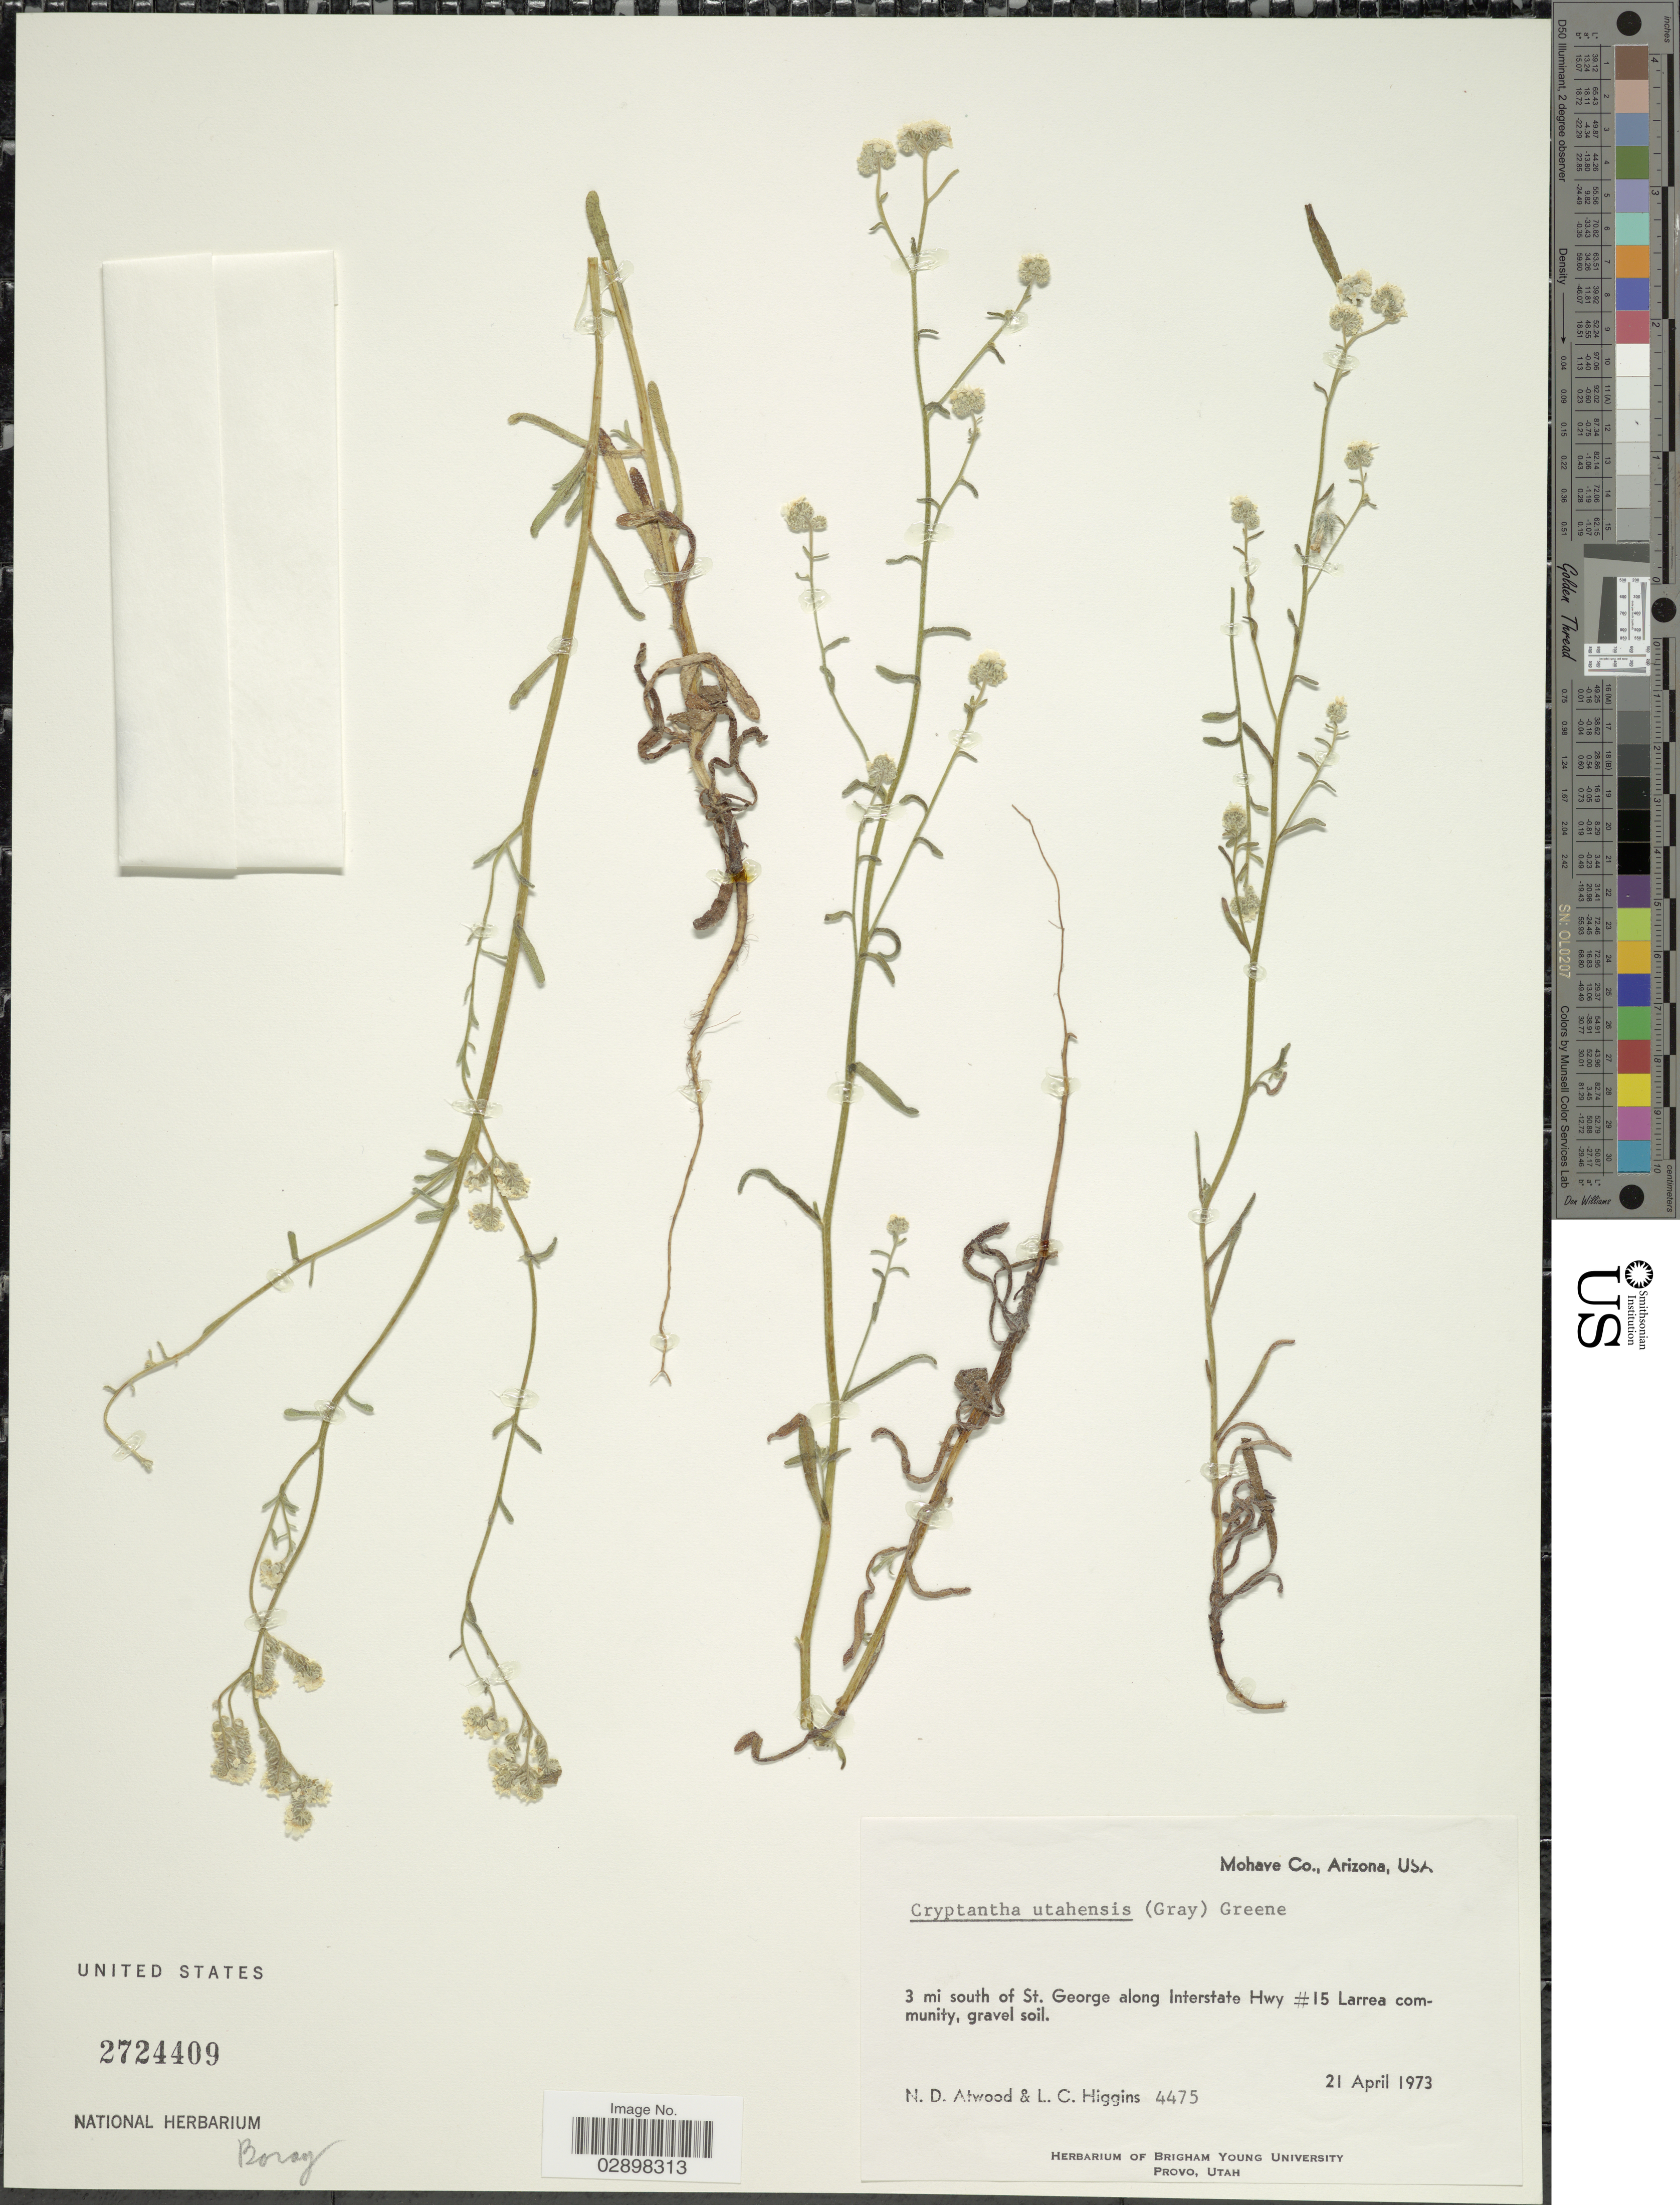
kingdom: Plantae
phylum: Tracheophyta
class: Magnoliopsida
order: Boraginales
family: Boraginaceae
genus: Cryptantha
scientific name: Cryptantha utahensis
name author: (A. Gray) Greene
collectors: N. Atwood & L. Higgins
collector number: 4475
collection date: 1973-04-21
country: United States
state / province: Arizona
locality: Mohave Co., 3 mi south of St. George along Interstate Hwy #15.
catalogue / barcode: US 2724409